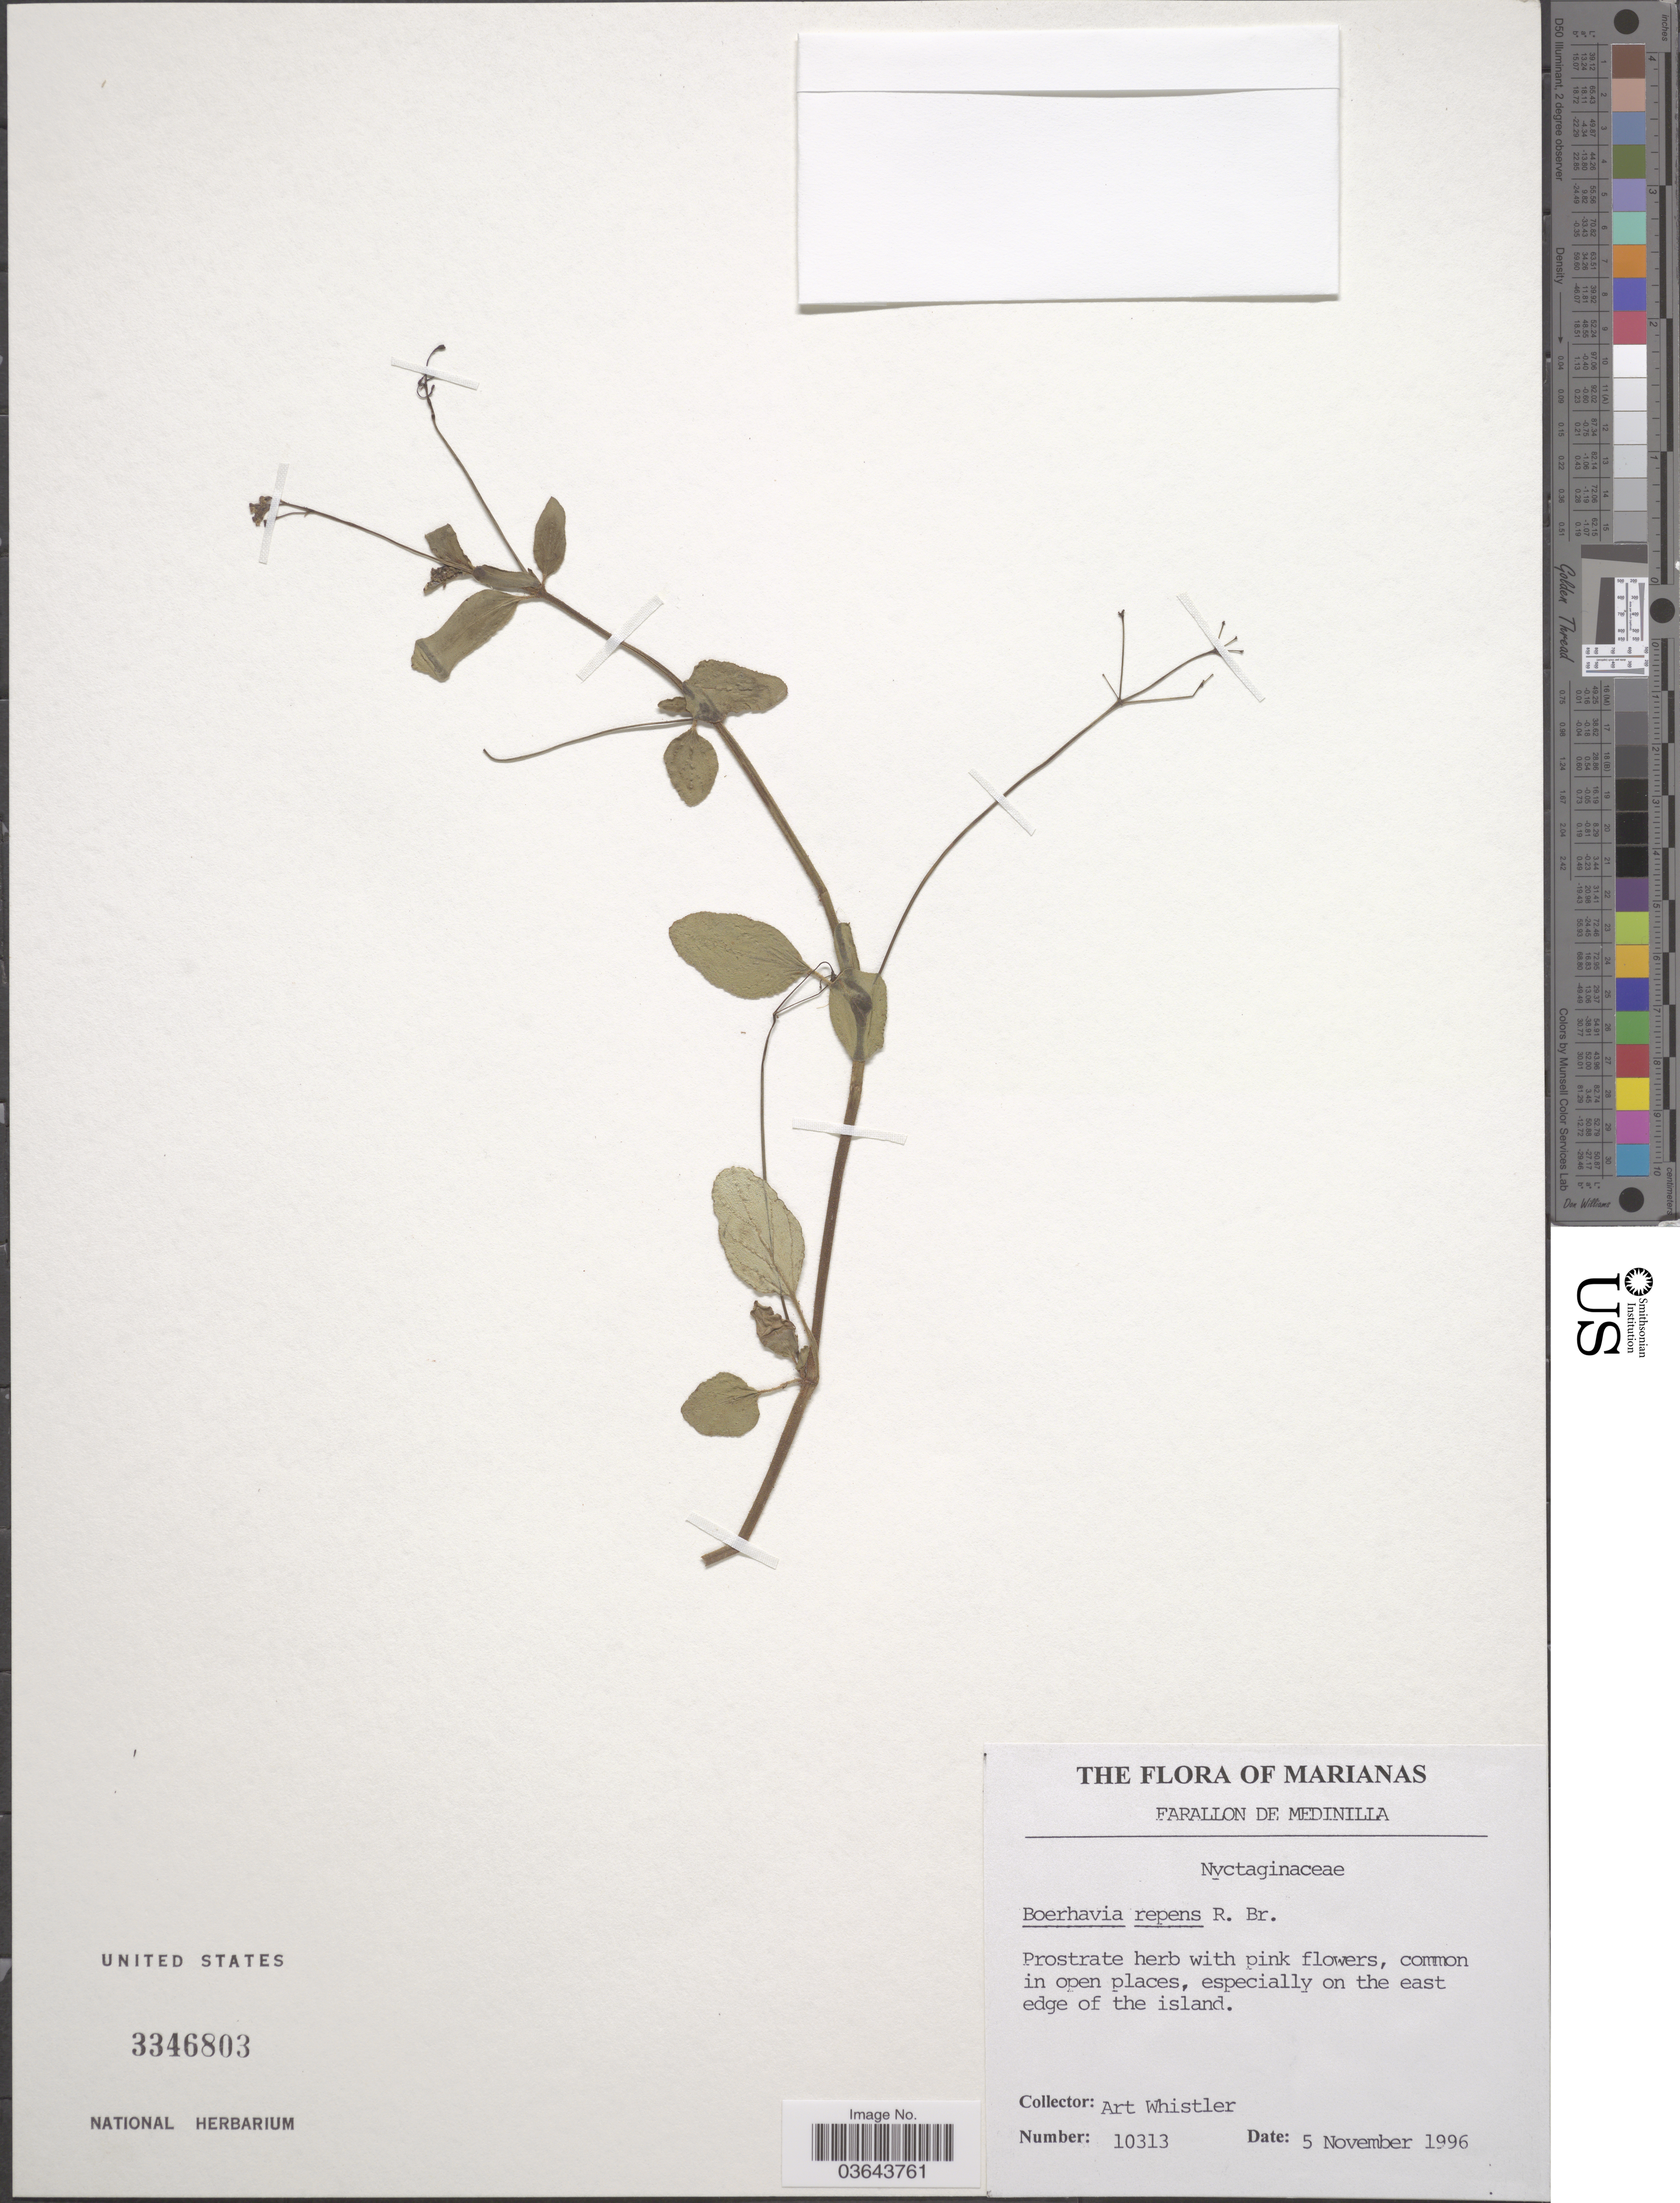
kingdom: Plantae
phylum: Tracheophyta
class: Magnoliopsida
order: Caryophyllales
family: Nyctaginaceae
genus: Boerhavia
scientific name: Boerhavia repens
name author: L.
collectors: A. Whistler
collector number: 10313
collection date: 1996-11-05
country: Northern Mariana Islands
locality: Marianas. Farallon de Medinilla. On the east edge of the island.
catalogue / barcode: US 3346803